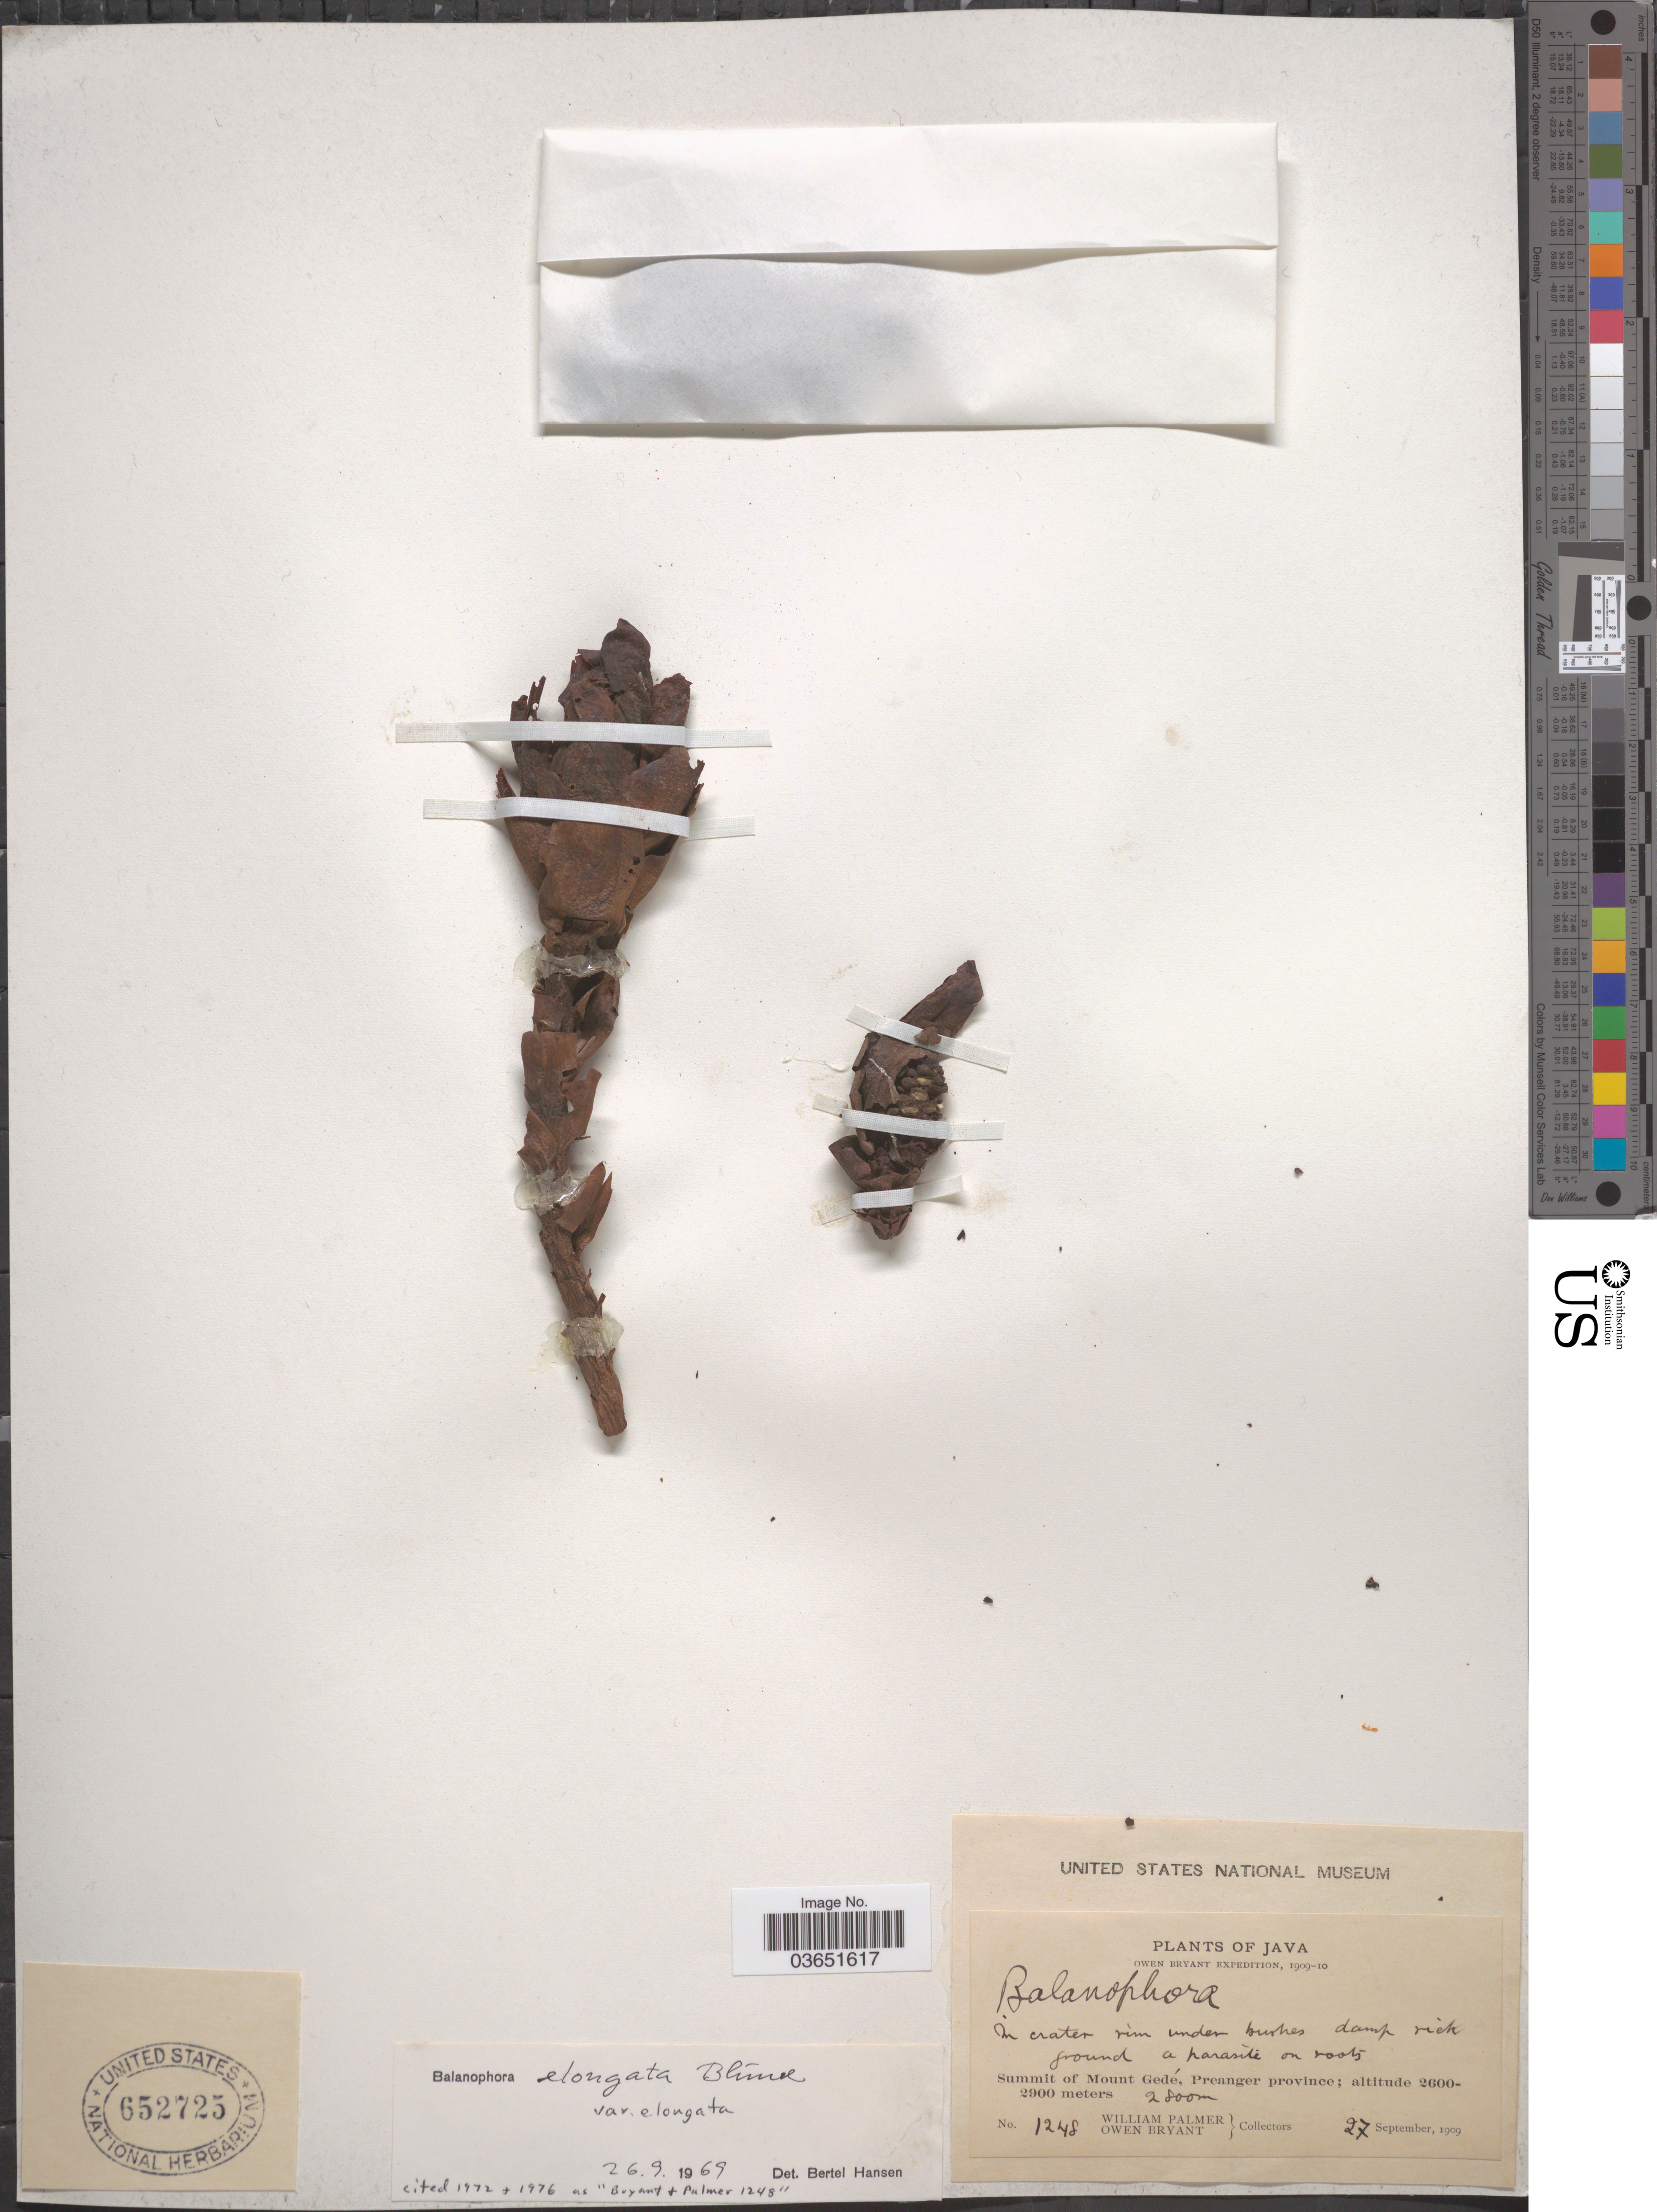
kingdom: Plantae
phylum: Tracheophyta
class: Magnoliopsida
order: Santalales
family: Balanophoraceae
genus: Balanophora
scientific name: Balanophora elongata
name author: Blume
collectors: W. Palmer & O. Bryant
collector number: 1248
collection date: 1909-09-27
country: Indonesia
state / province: Java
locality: Summit of Mount Gedé, Preanger province.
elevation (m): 2800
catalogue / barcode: US 652725